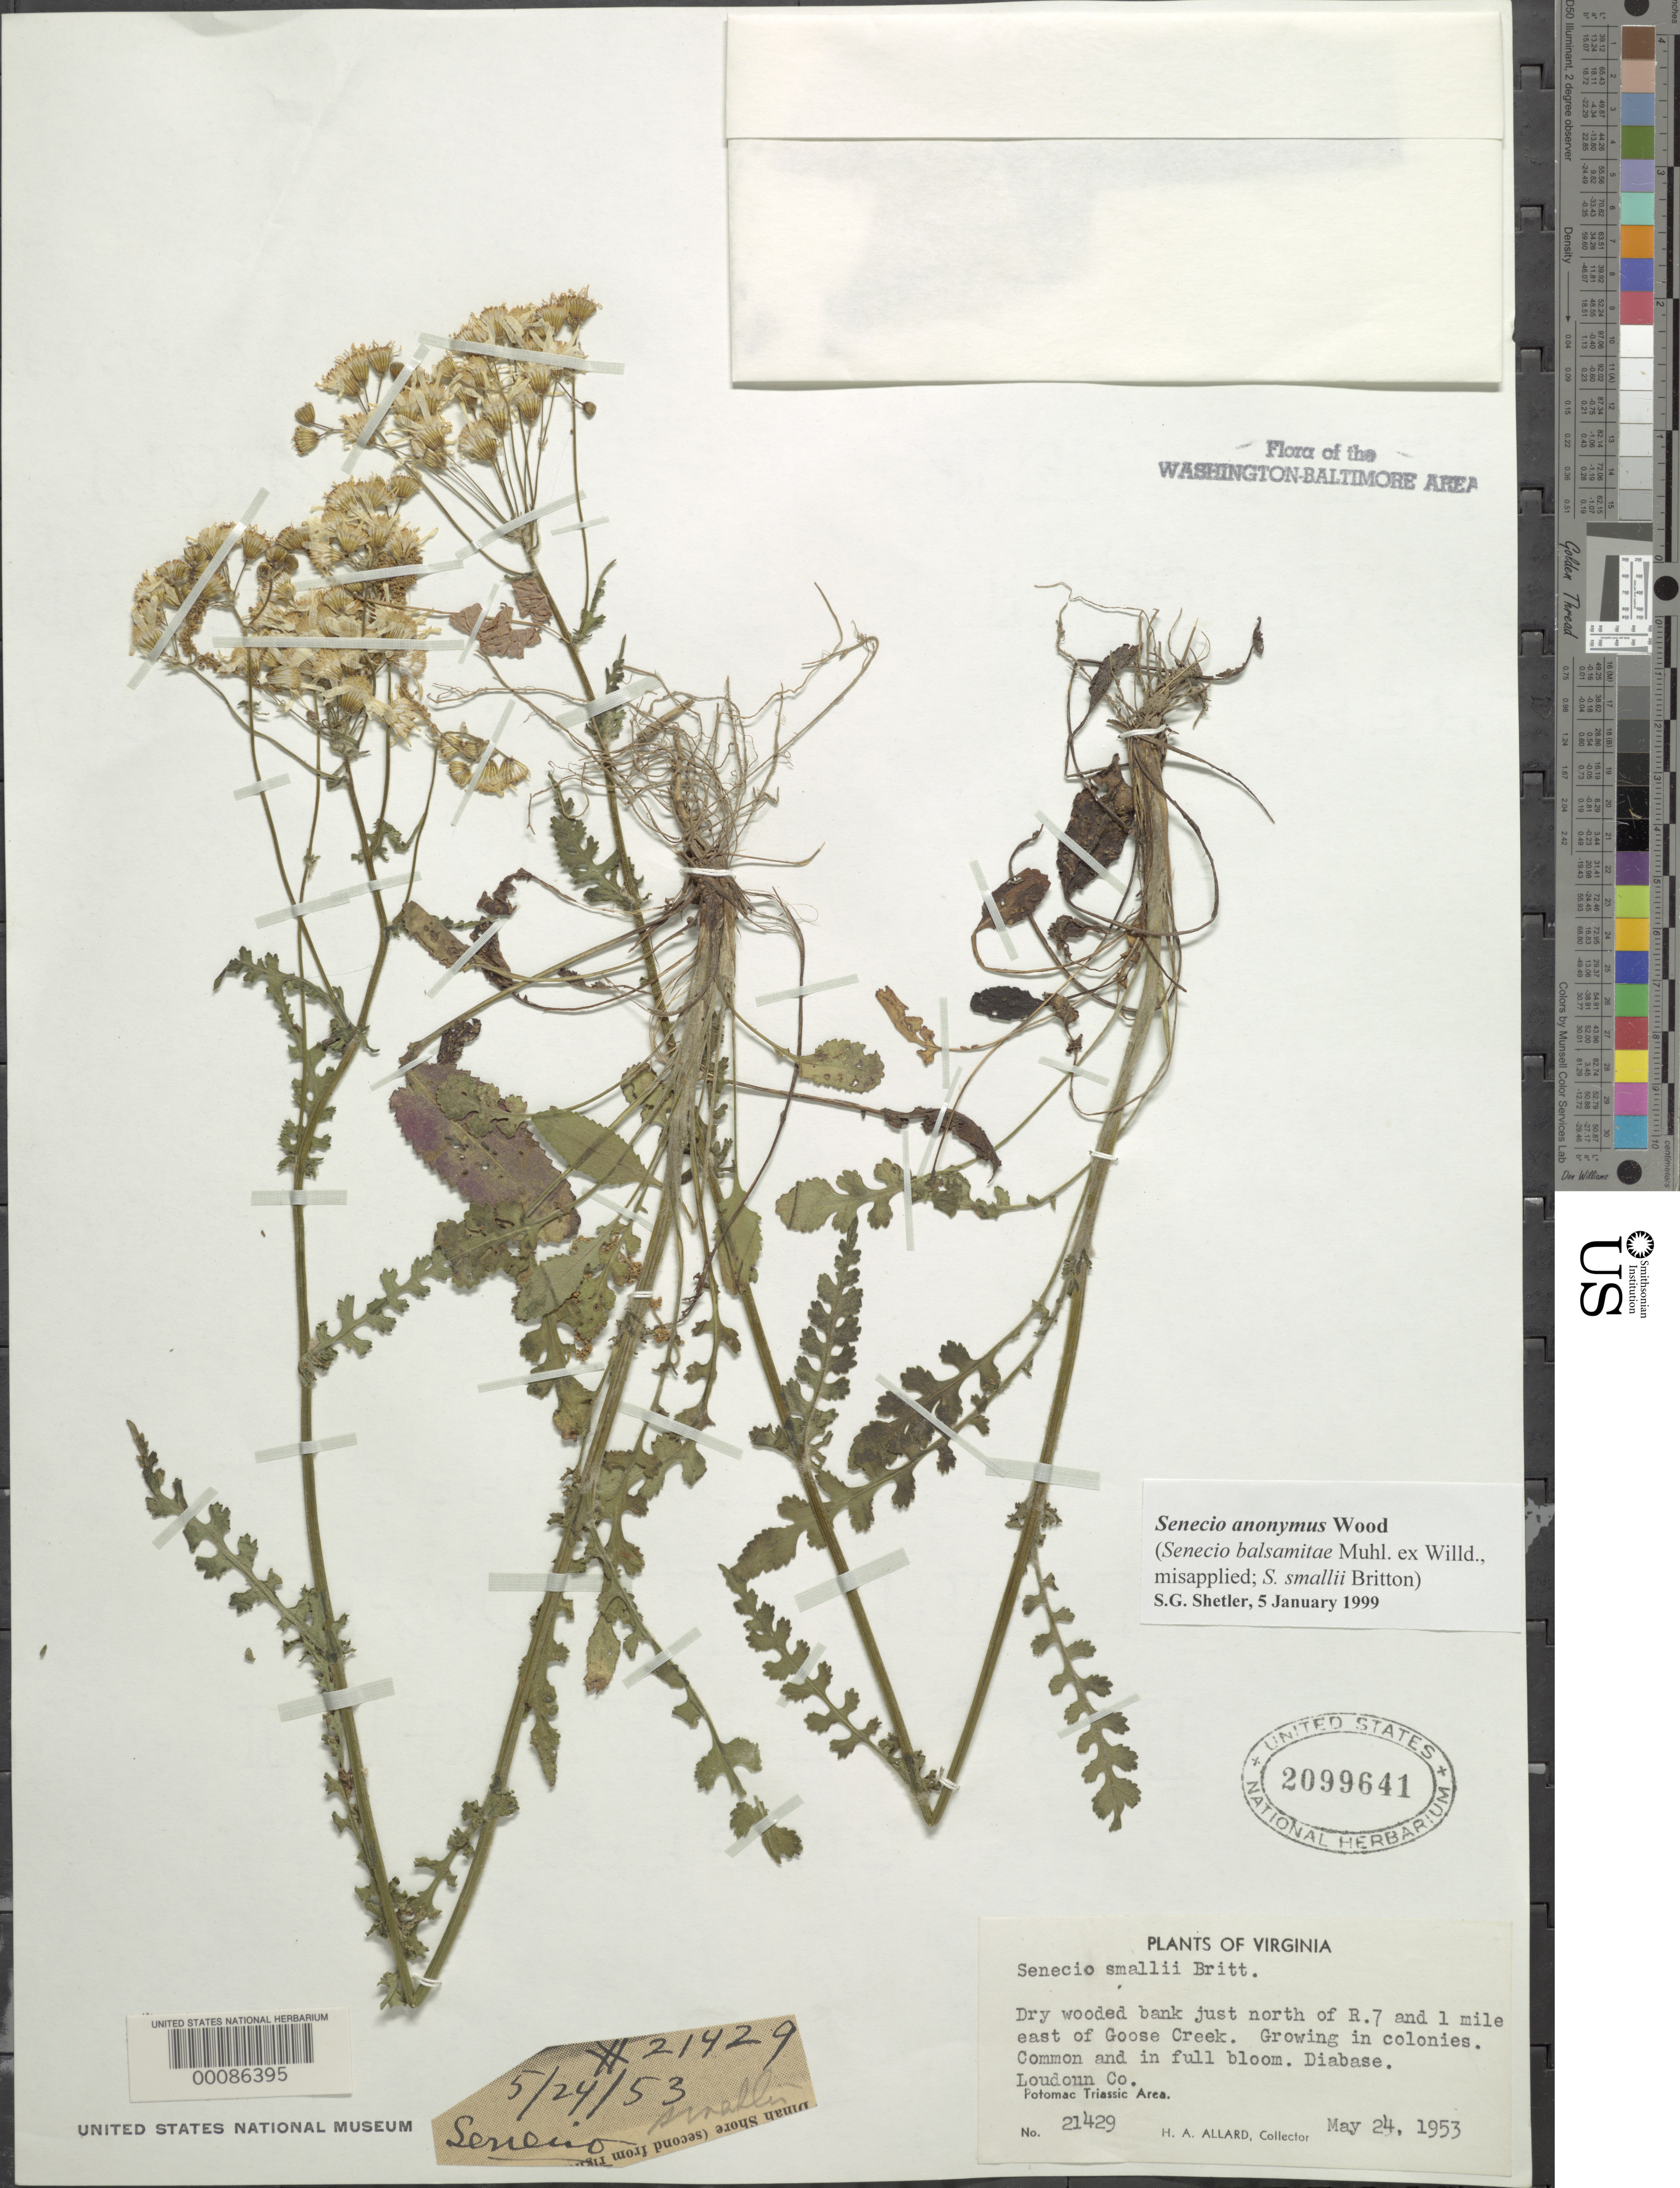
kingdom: Plantae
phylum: Tracheophyta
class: Magnoliopsida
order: Asterales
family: Asteraceae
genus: Packera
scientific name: Packera anonyma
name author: (Alph. Wood) W.A. Weber & Á. Löve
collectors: H. A. Allard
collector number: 21429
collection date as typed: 24 May 1953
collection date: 1953-05-24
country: United States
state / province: Virginia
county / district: Loudoun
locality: North of Rt. 7 and east of Goose Creek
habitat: Dry wooded bank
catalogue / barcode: US 2099641